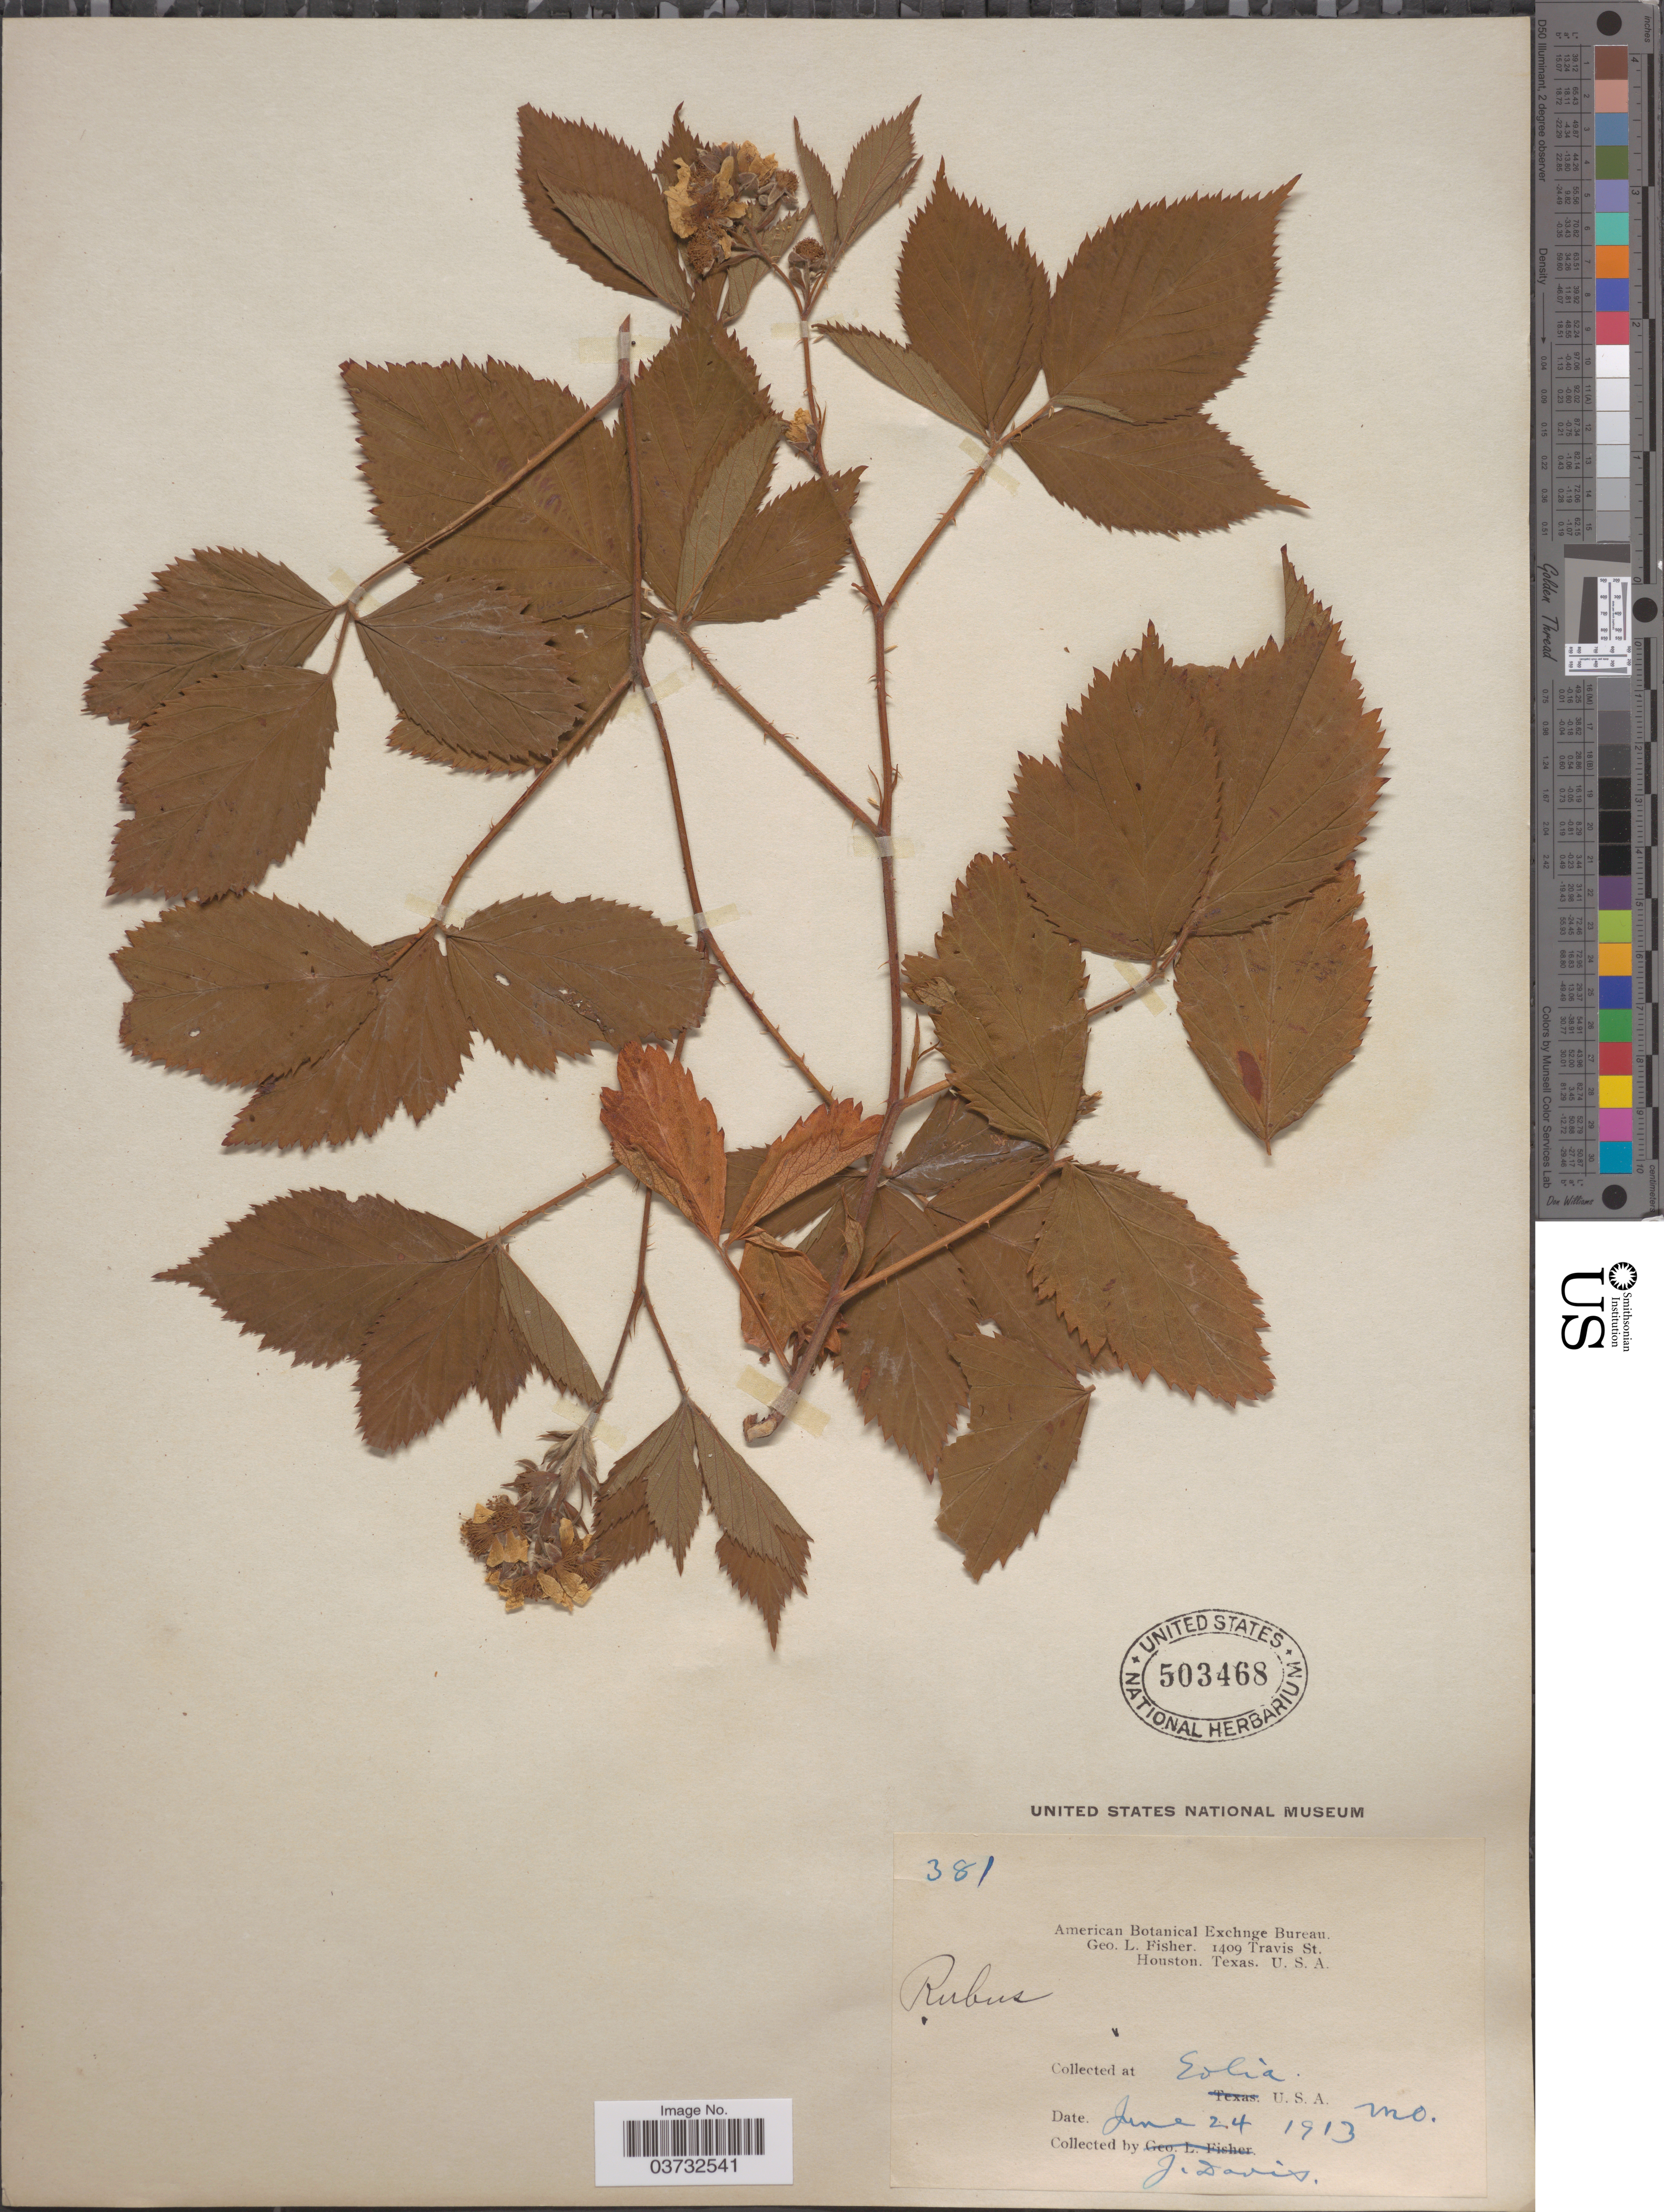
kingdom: Plantae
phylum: Tracheophyta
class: Magnoliopsida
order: Rosales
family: Rosaceae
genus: Rubus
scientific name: Rubus sp.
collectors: J. Davis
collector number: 381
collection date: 1913-06-24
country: United States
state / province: Missouri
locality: Eolia.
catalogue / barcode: US 503468